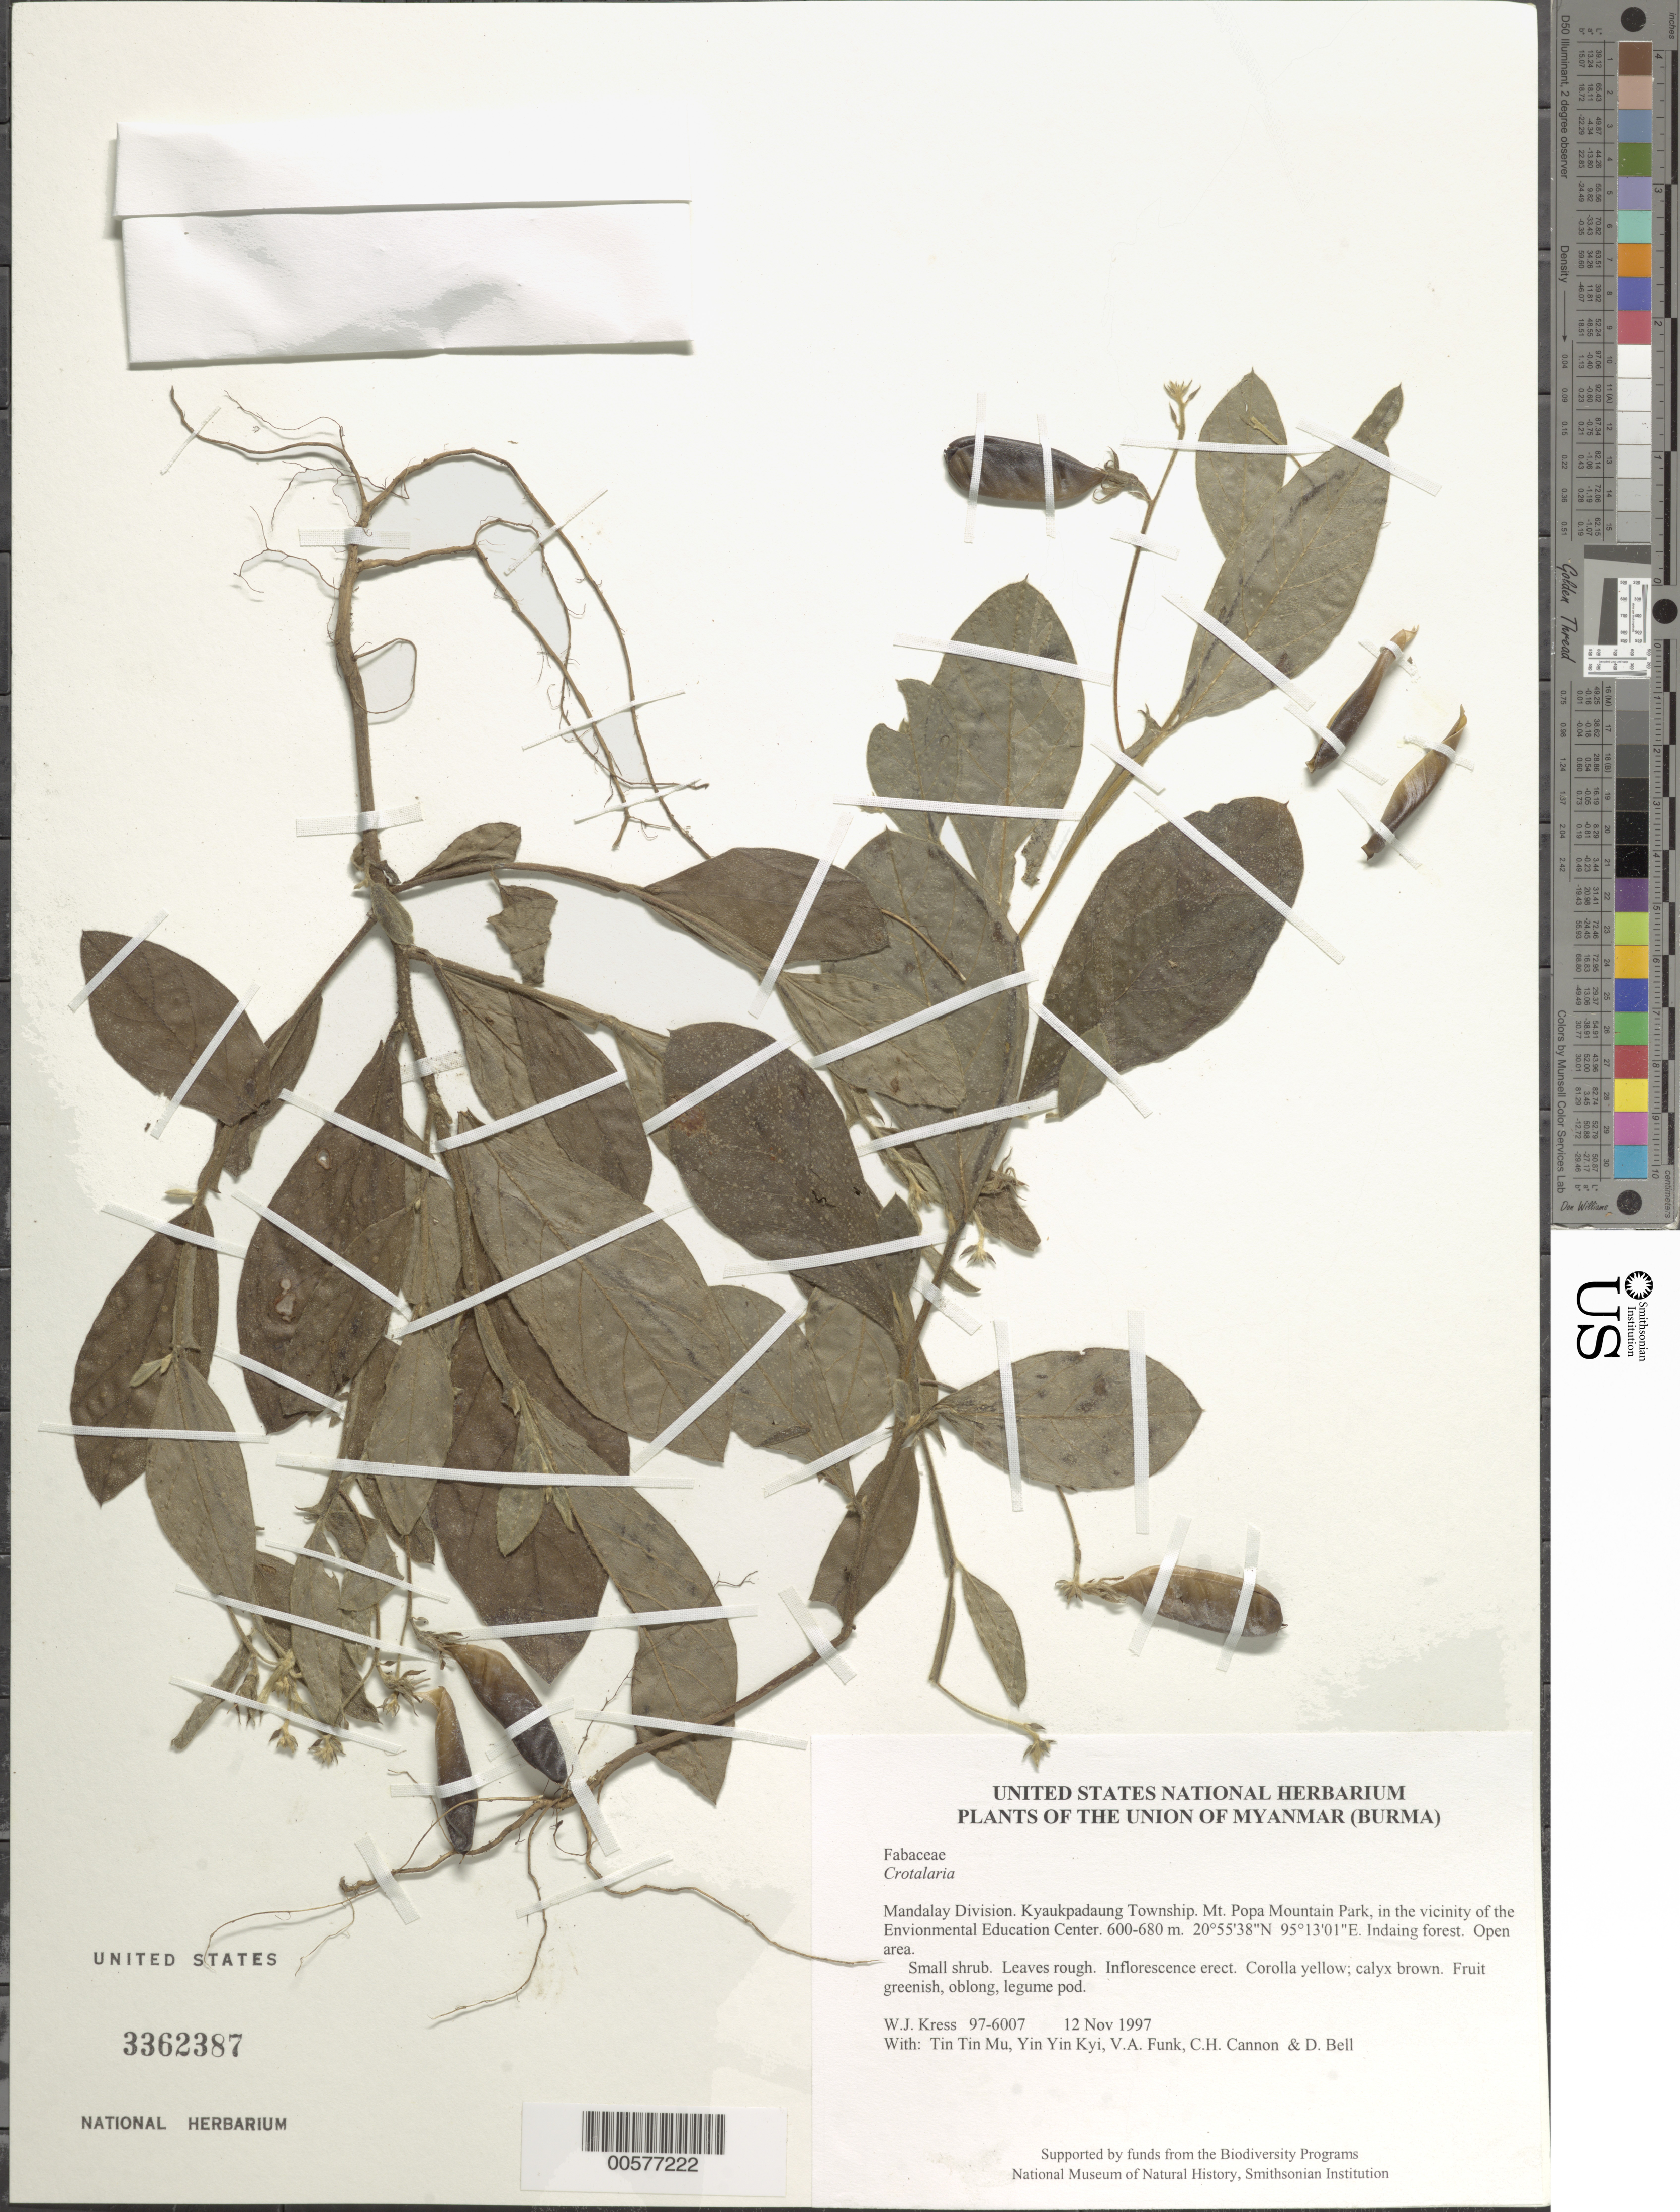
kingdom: Plantae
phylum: Tracheophyta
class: Magnoliopsida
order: Fabales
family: Fabaceae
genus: Crotalaria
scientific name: Crotalaria sp.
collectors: W. J. Kress, Tin Tin Mu, Yin Yin Kyi, V. Funk, C. H. Cannon & D. A. Bell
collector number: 97-6007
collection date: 1997-11-12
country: Myanmar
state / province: Mandalay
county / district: Kyaukpadaung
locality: Mt. Popa Mountain Park, in the vicinity of the Envionmental Education Center.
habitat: Indaing forest. Open area.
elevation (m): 600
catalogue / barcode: US 3362387